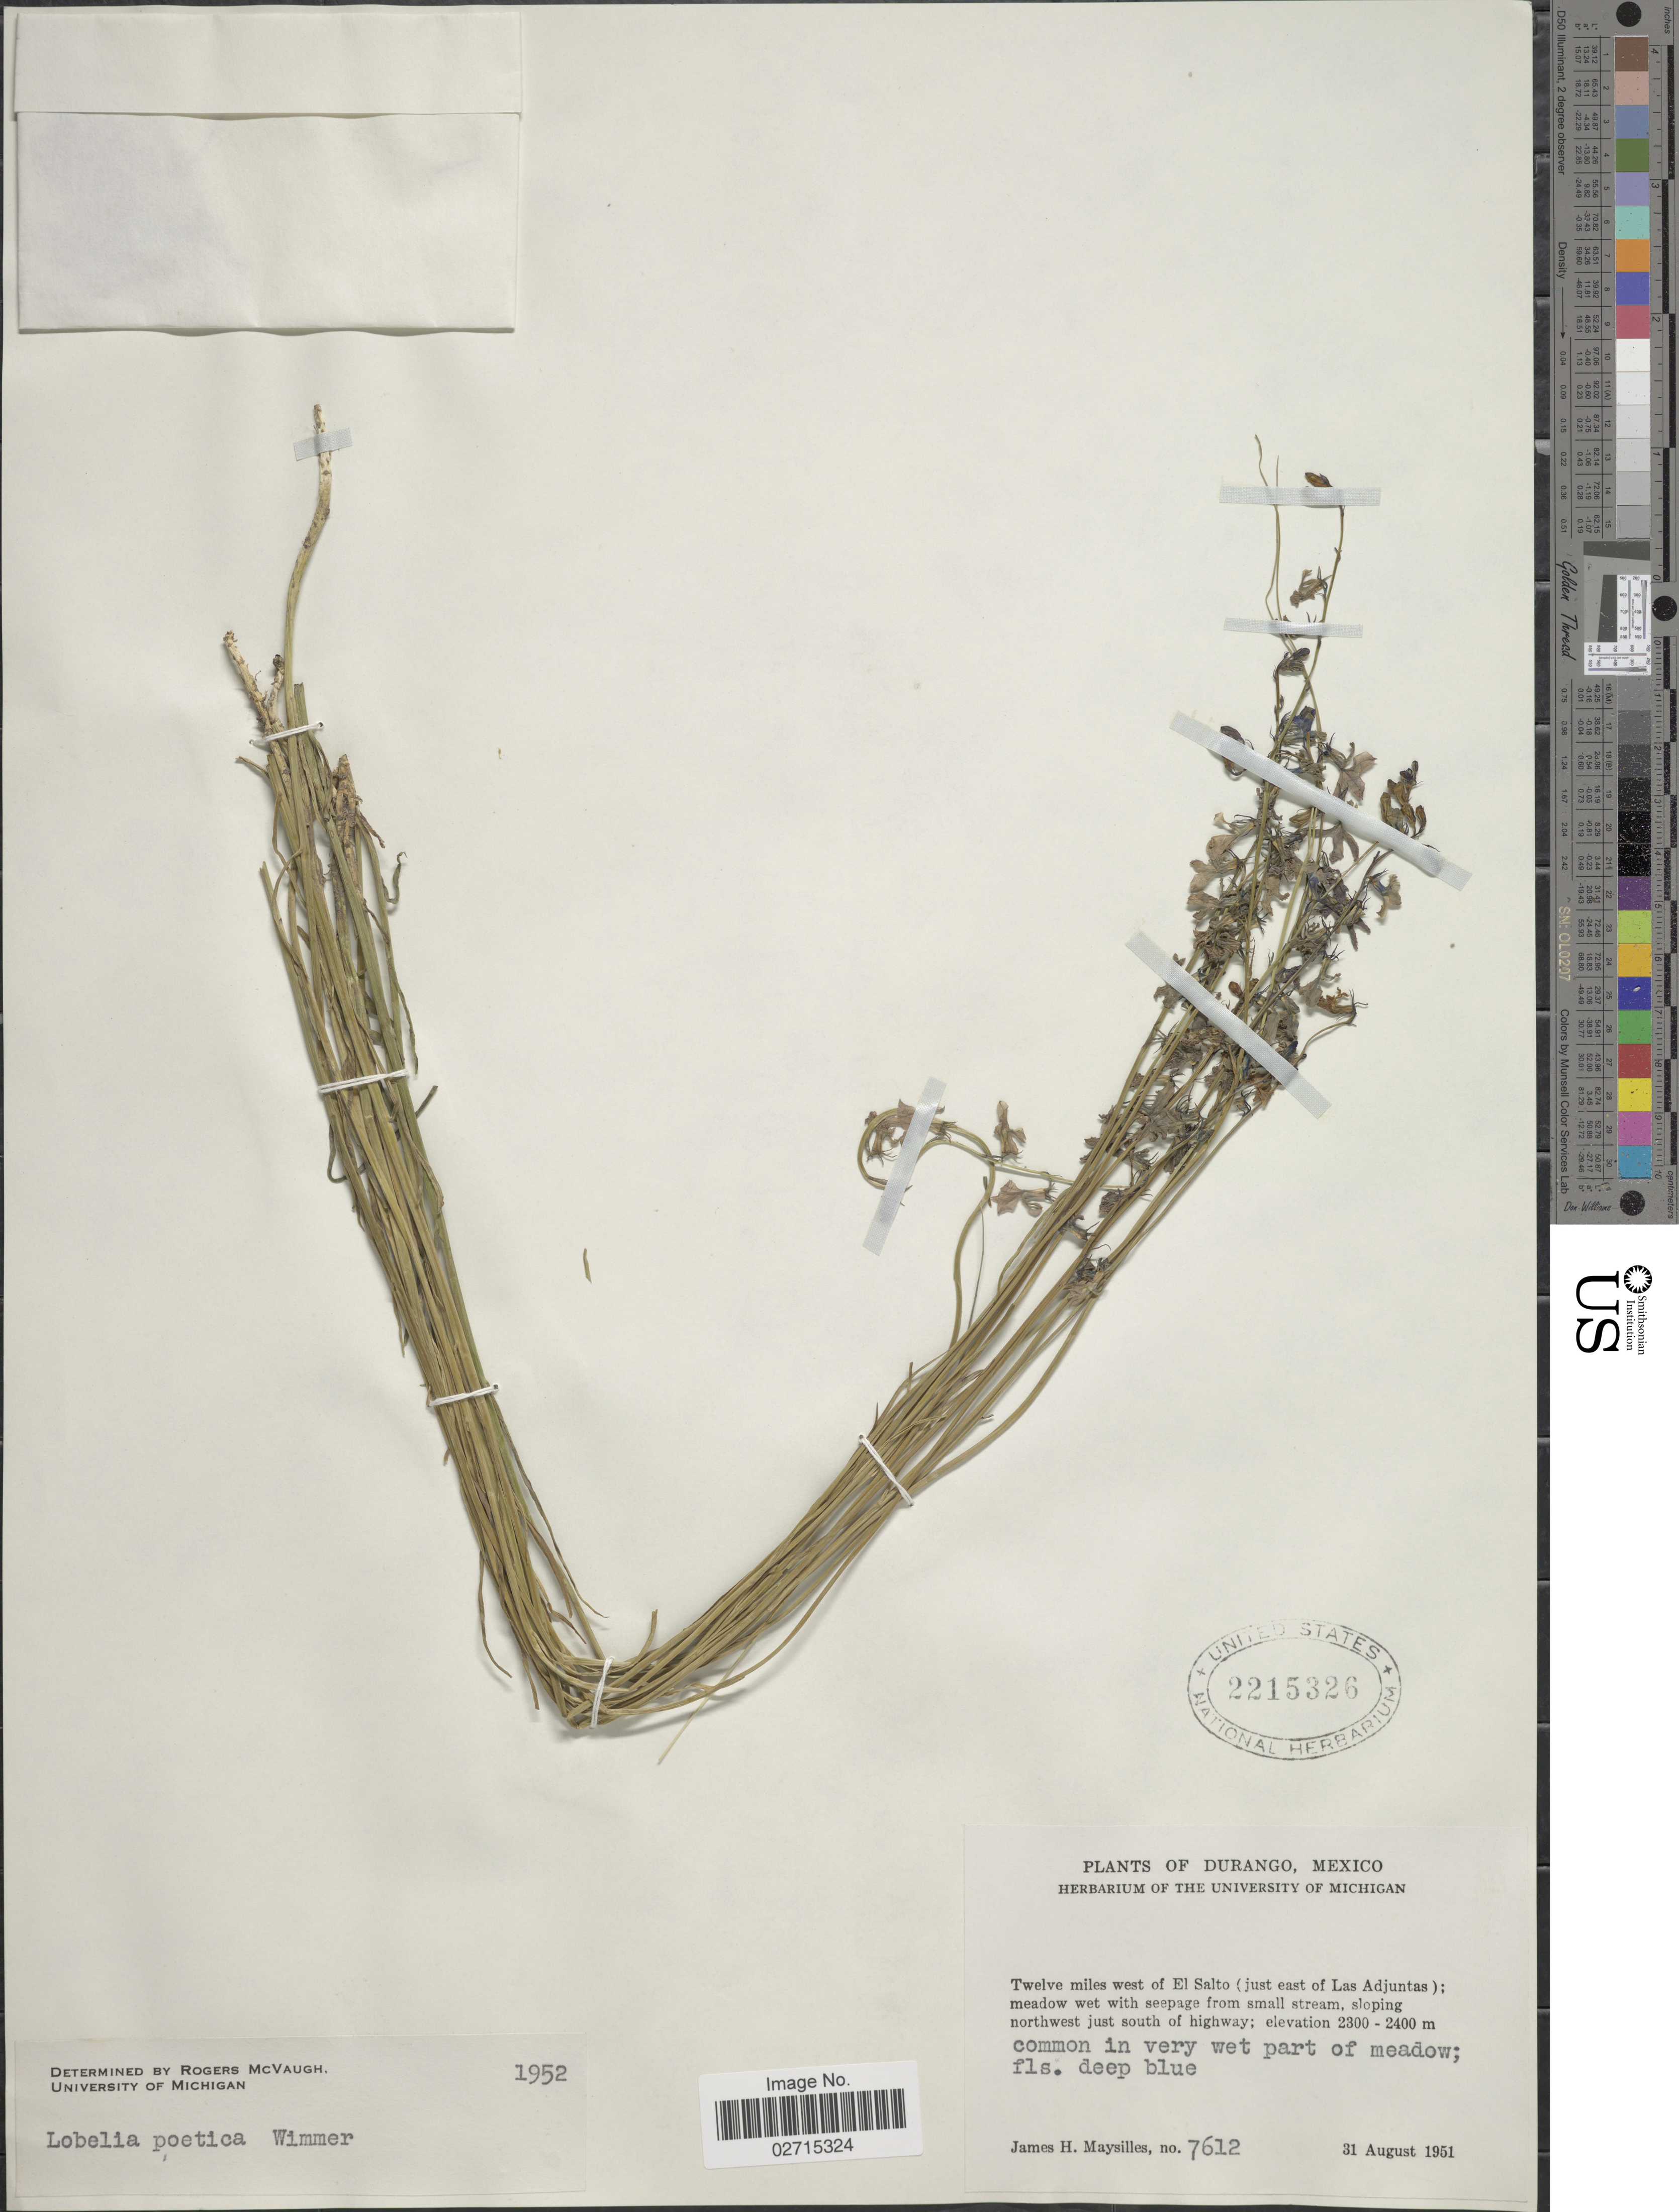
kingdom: Plantae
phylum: Tracheophyta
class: Magnoliopsida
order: Asterales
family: Campanulaceae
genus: Lobelia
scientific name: Lobelia poetica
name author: E. Wimm.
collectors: J. Maysilles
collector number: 7612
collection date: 1951-08-31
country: Mexico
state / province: Durango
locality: Twelve miles west of El Salto (just east of Las Adjuntas); sloping northwest just south of highway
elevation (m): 2300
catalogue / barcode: US 2215326